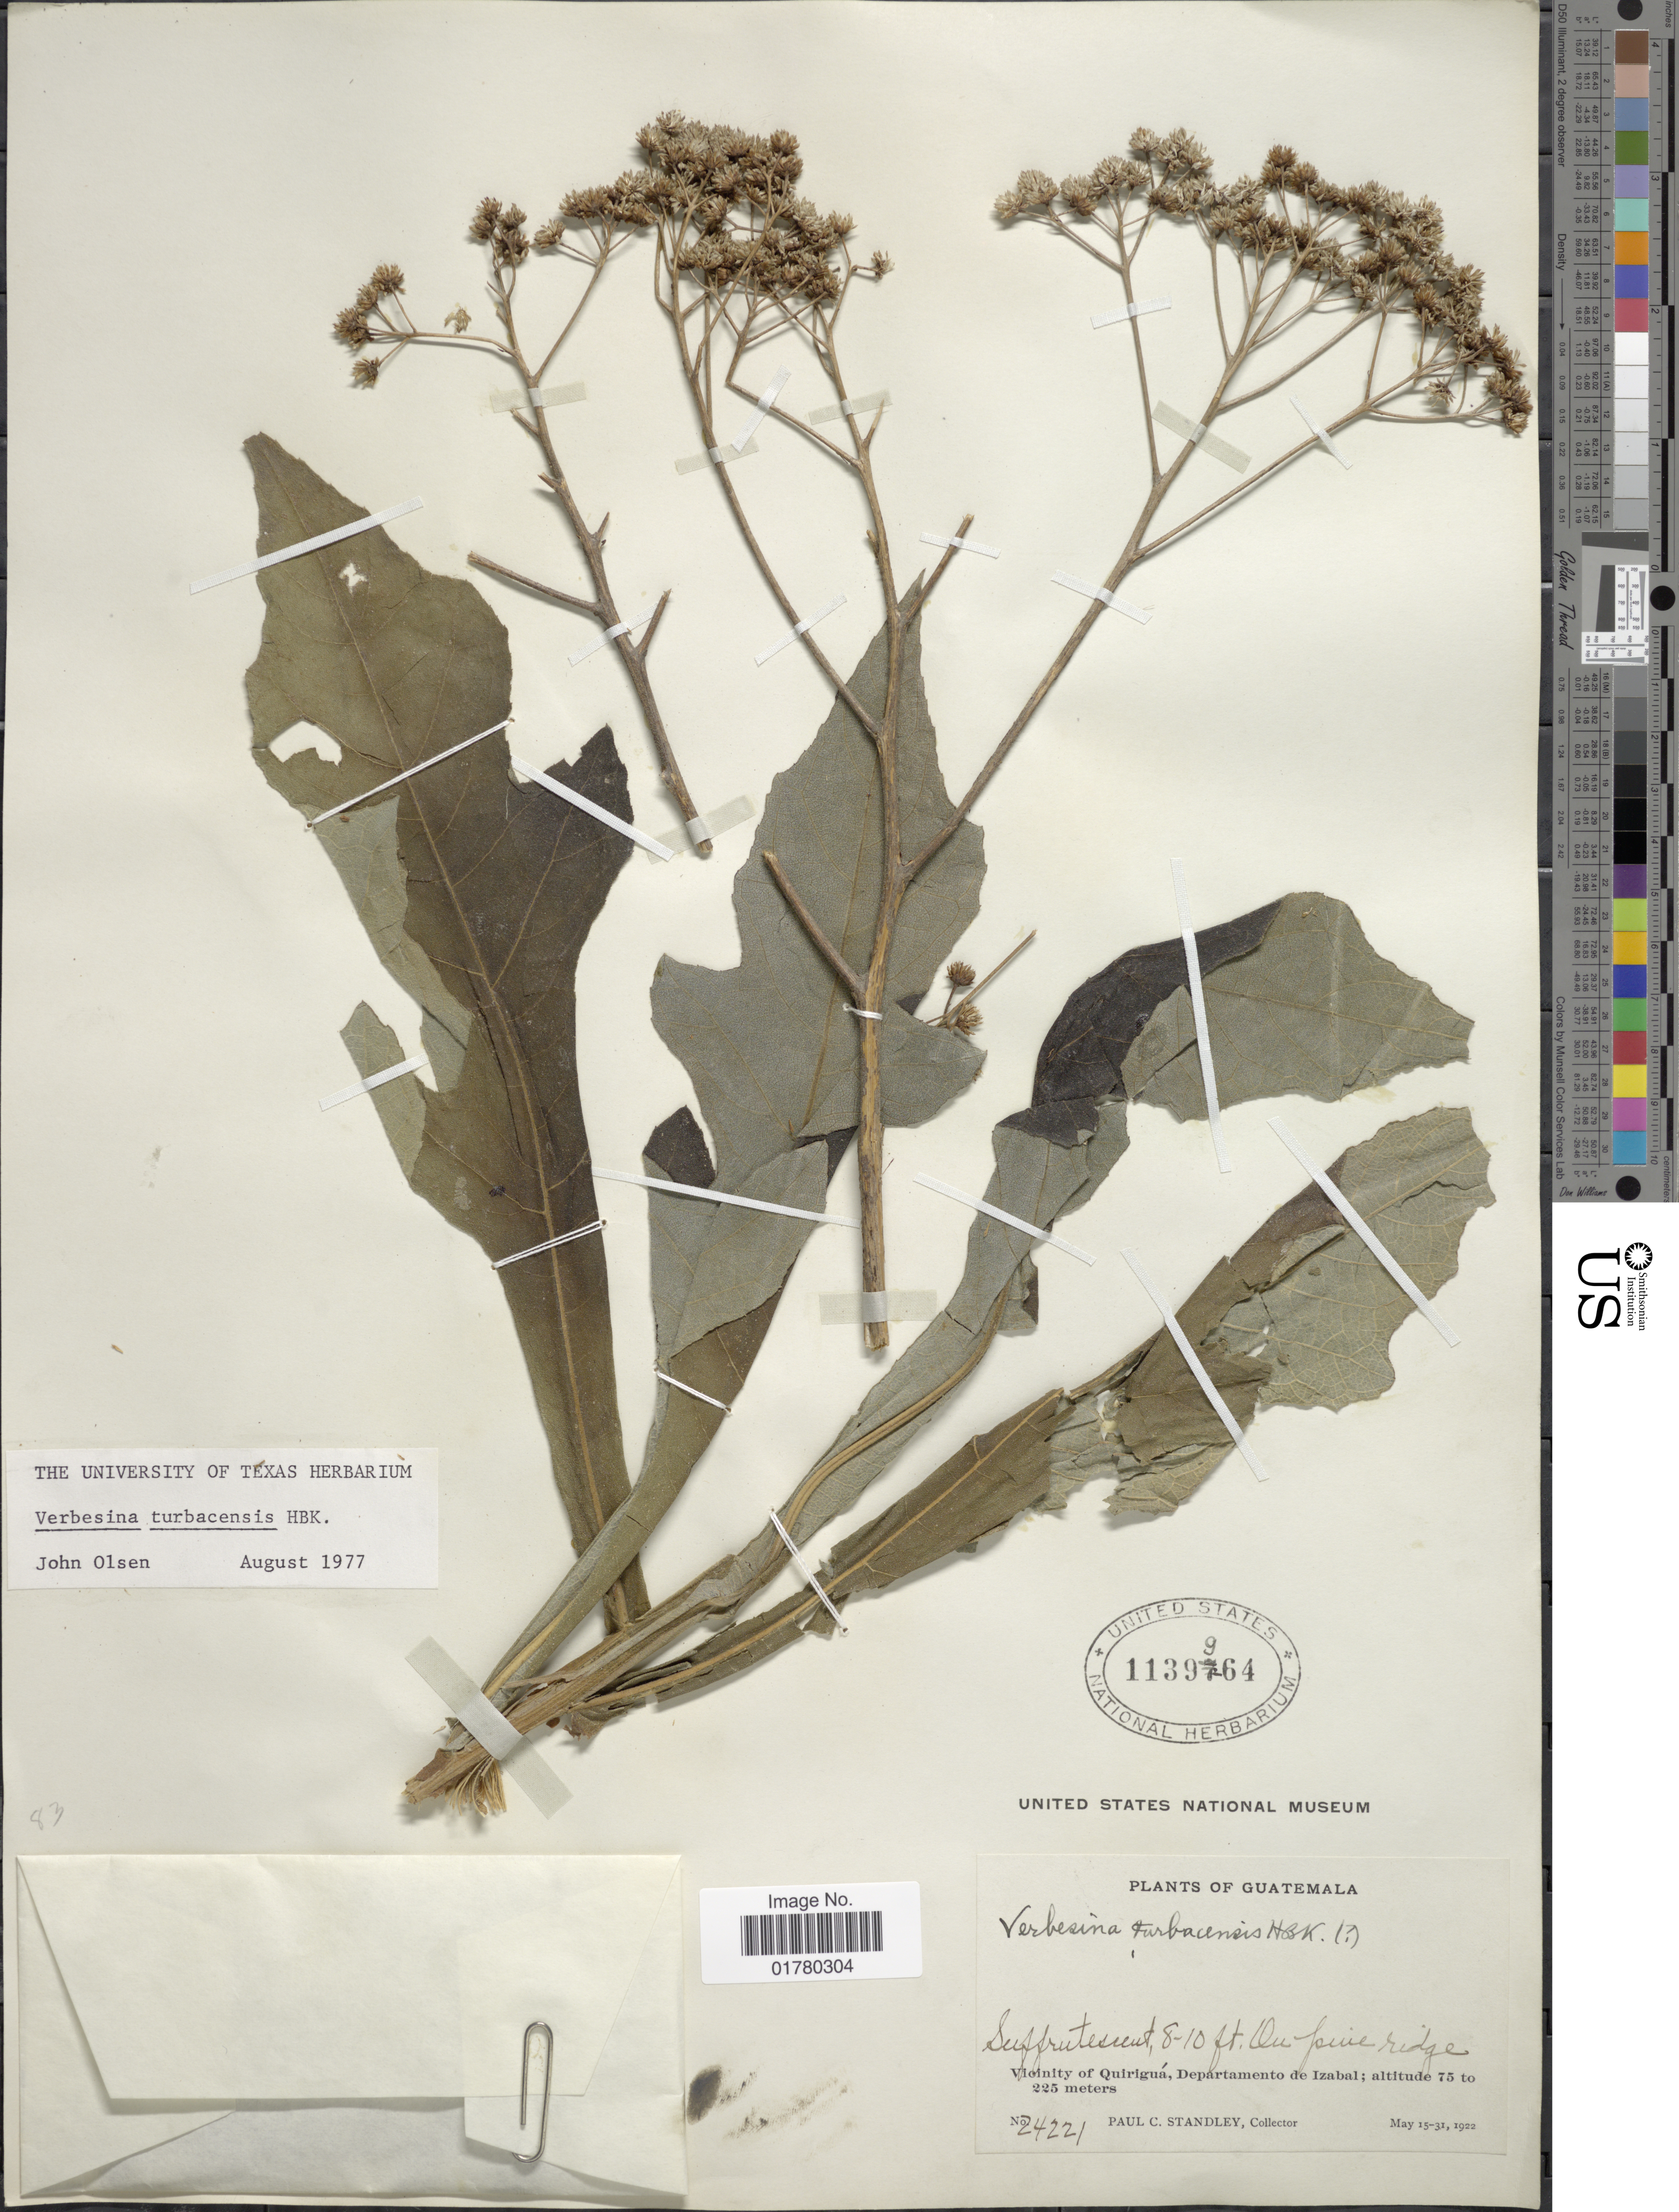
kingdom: Plantae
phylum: Tracheophyta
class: Magnoliopsida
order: Asterales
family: Asteraceae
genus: Verbesina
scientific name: Verbesina turbacensis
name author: Kunth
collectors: P. C. Standley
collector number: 24221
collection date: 1922-05-15/1922-05-31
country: Guatemala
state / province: Izabal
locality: Vicinity of Quiriguá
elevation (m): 75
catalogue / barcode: US 1139964